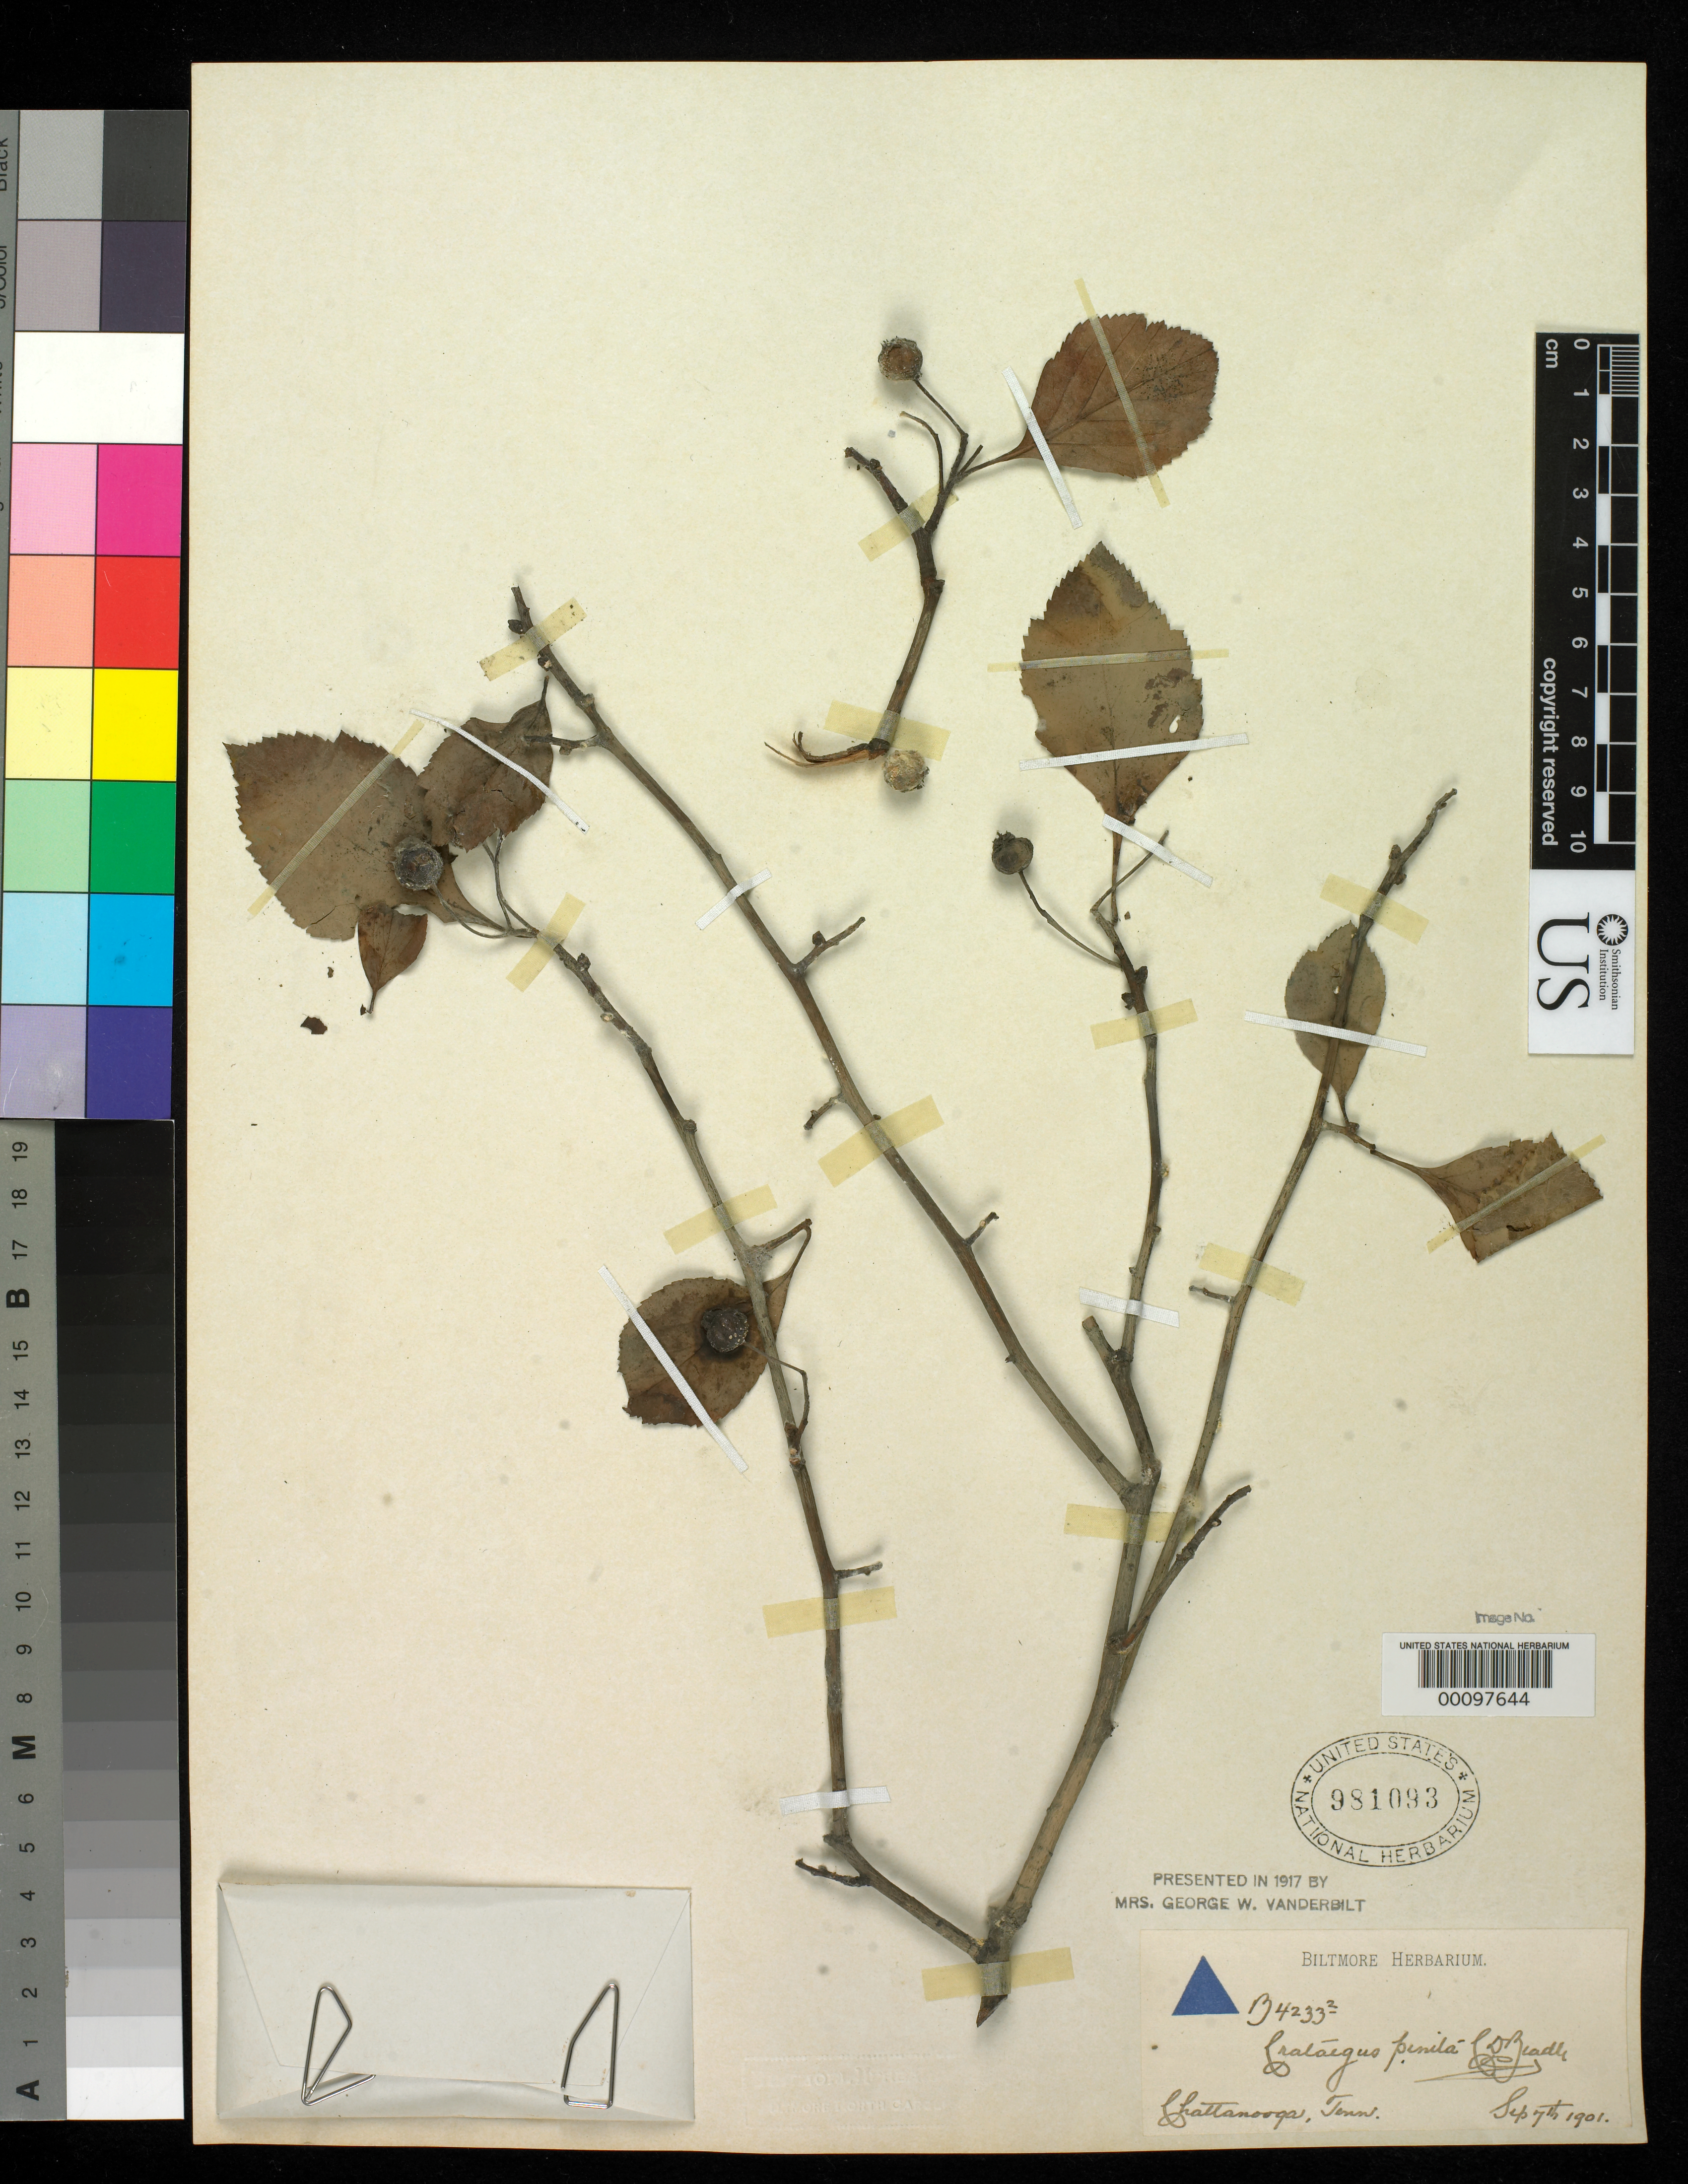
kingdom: Plantae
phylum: Tracheophyta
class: Magnoliopsida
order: Rosales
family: Rosaceae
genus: Crataegus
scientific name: Crataegus penita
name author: Beadle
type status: Syntype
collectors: ex herb. Biltmore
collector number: B 4233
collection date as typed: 07 Sep 1901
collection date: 1901-09-07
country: United States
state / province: Tennessee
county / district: Hamilton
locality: Chattanooga.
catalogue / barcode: US 981093